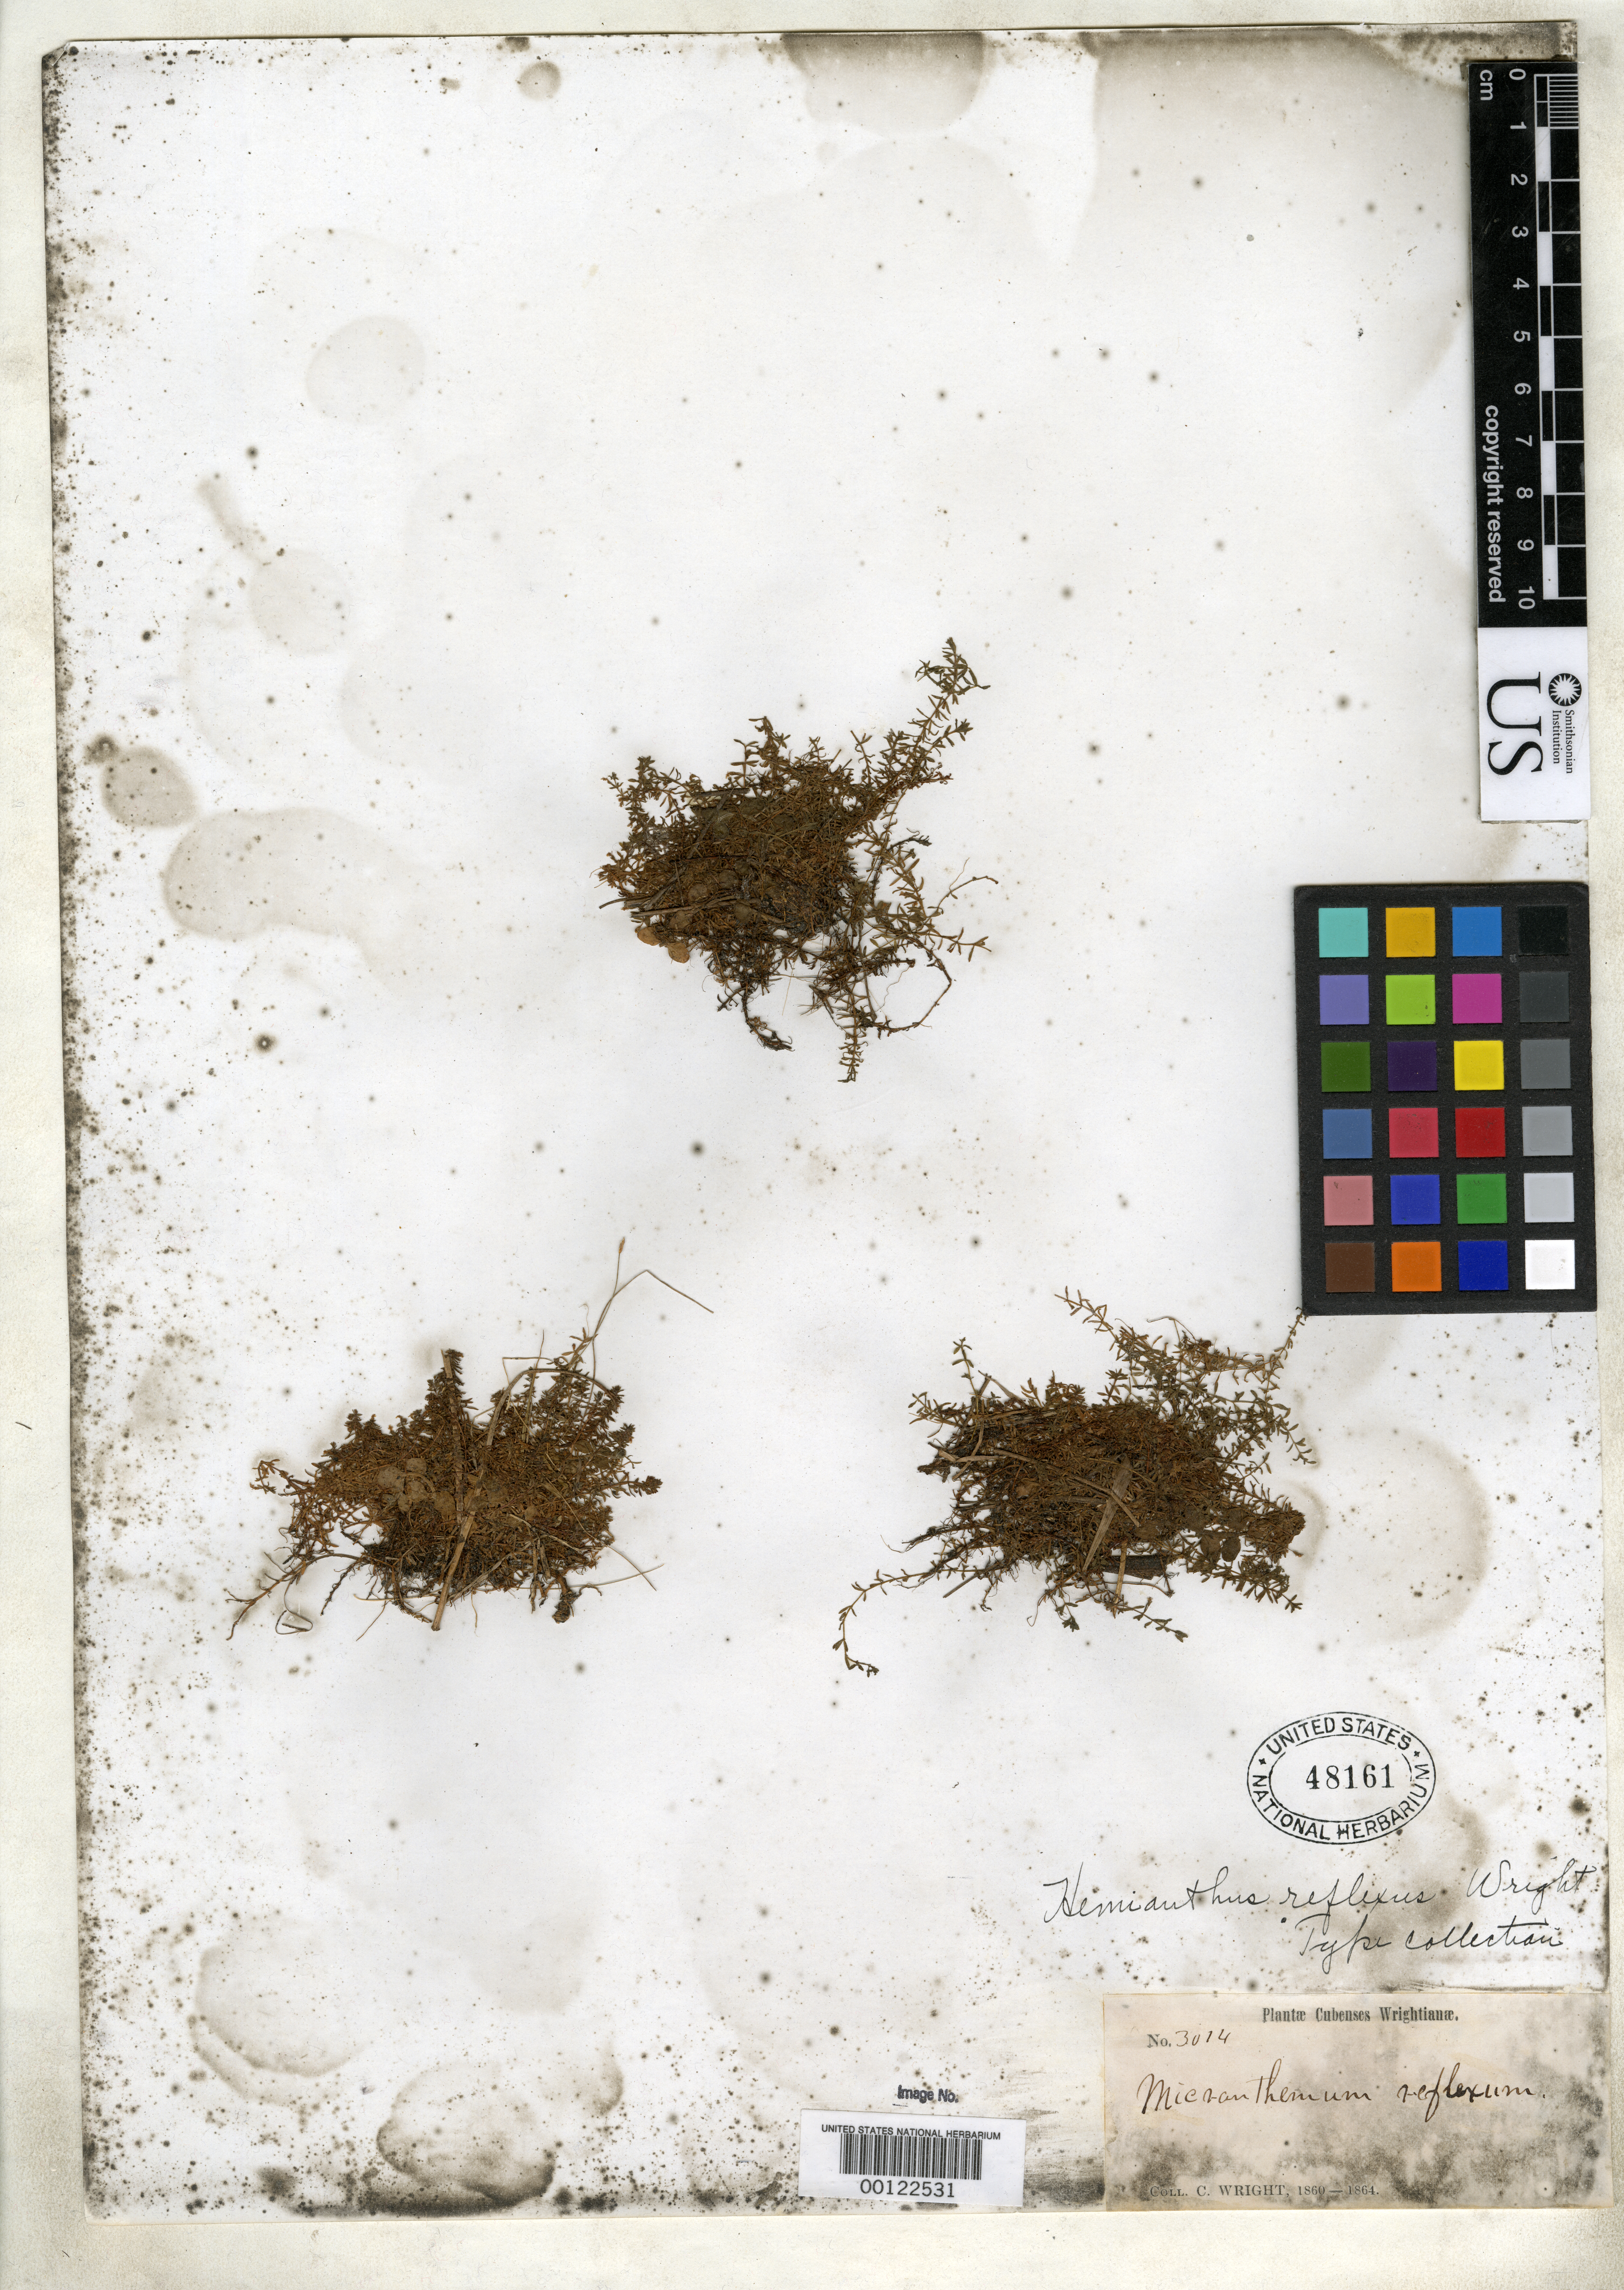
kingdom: Plantae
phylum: Tracheophyta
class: Magnoliopsida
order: Lamiales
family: Linderniaceae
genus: Hemianthus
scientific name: Hemianthus reflexus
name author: C. Wright in Griseb.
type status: Isotype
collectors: C. Wright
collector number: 3014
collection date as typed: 1860 to -- --- 1864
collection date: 1860/1864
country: Cuba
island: Greater Antilles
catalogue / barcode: US 48161